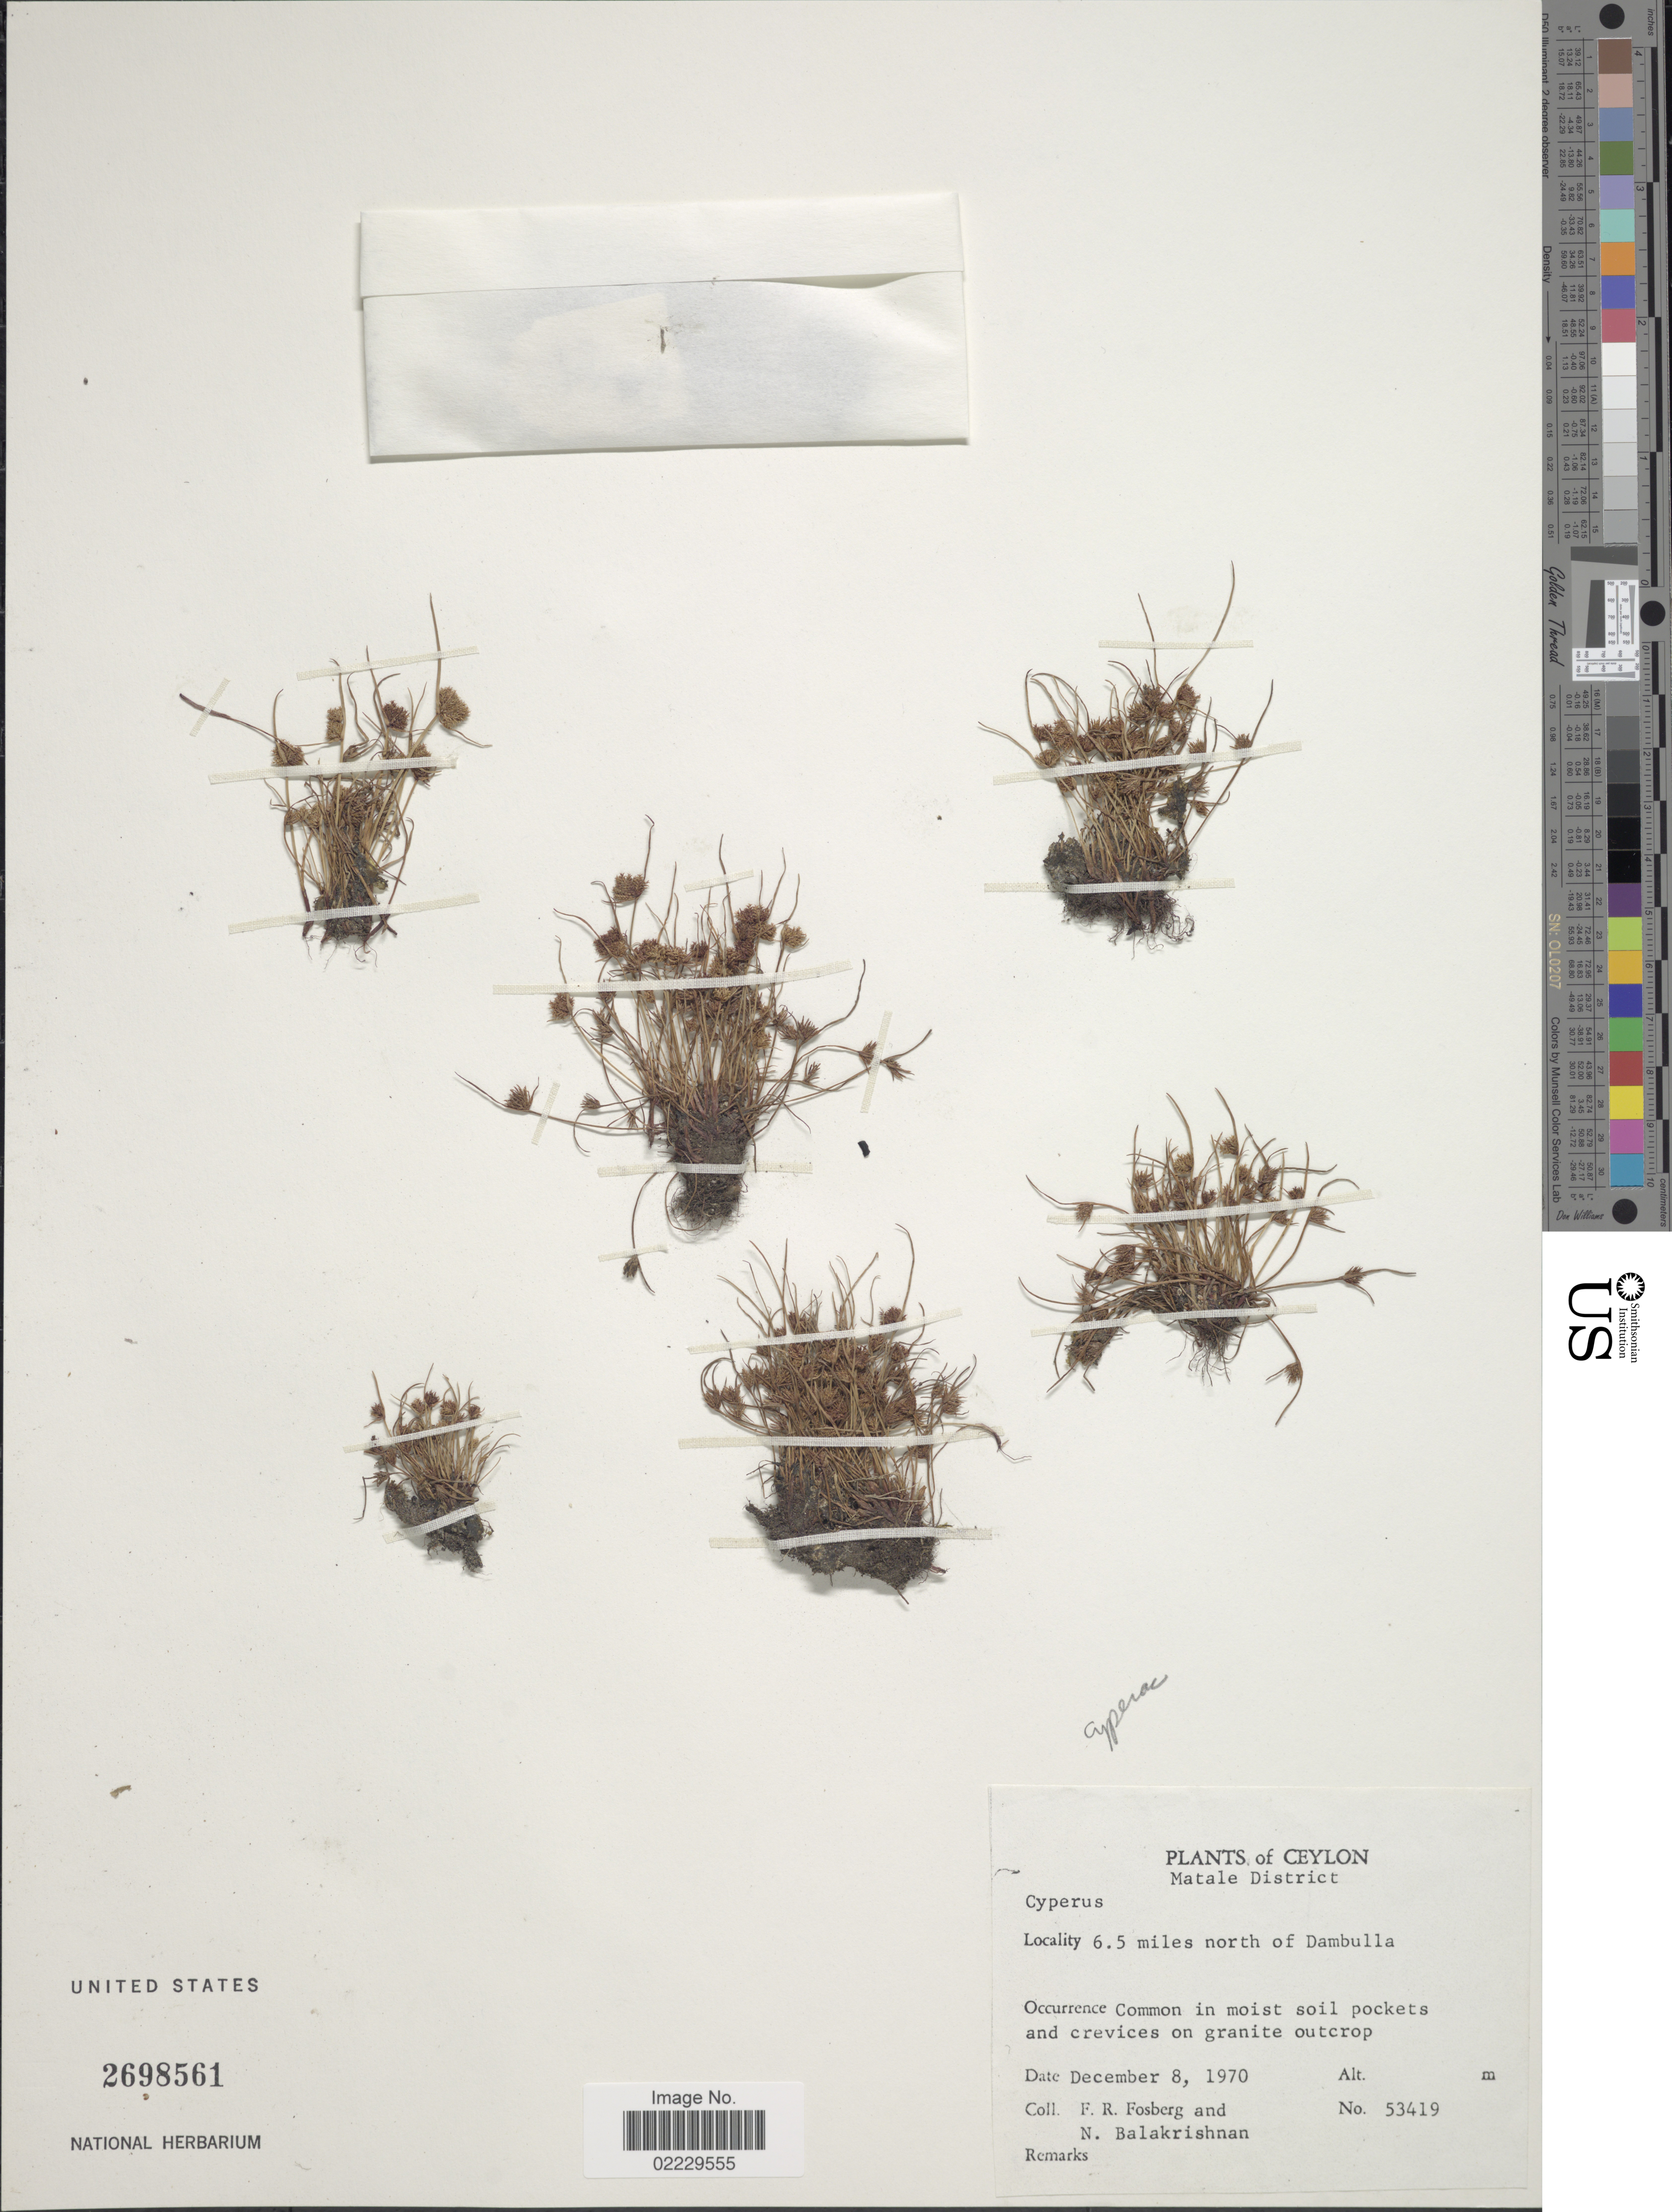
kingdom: Plantae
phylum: Tracheophyta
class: Liliopsida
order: Poales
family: Cyperaceae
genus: Cyperus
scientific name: Cyperus squarrosus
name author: L.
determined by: Strong, Mark T., (BOT), Smithsonian Institution - National Museum of Natural History (UNITED STATES)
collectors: F. R. Fosberg & N. Balakrishnan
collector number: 53419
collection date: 1970-12-08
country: Sri Lanka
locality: Ceylon, 6.5 miles north of Dambulla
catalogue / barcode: US 2698561